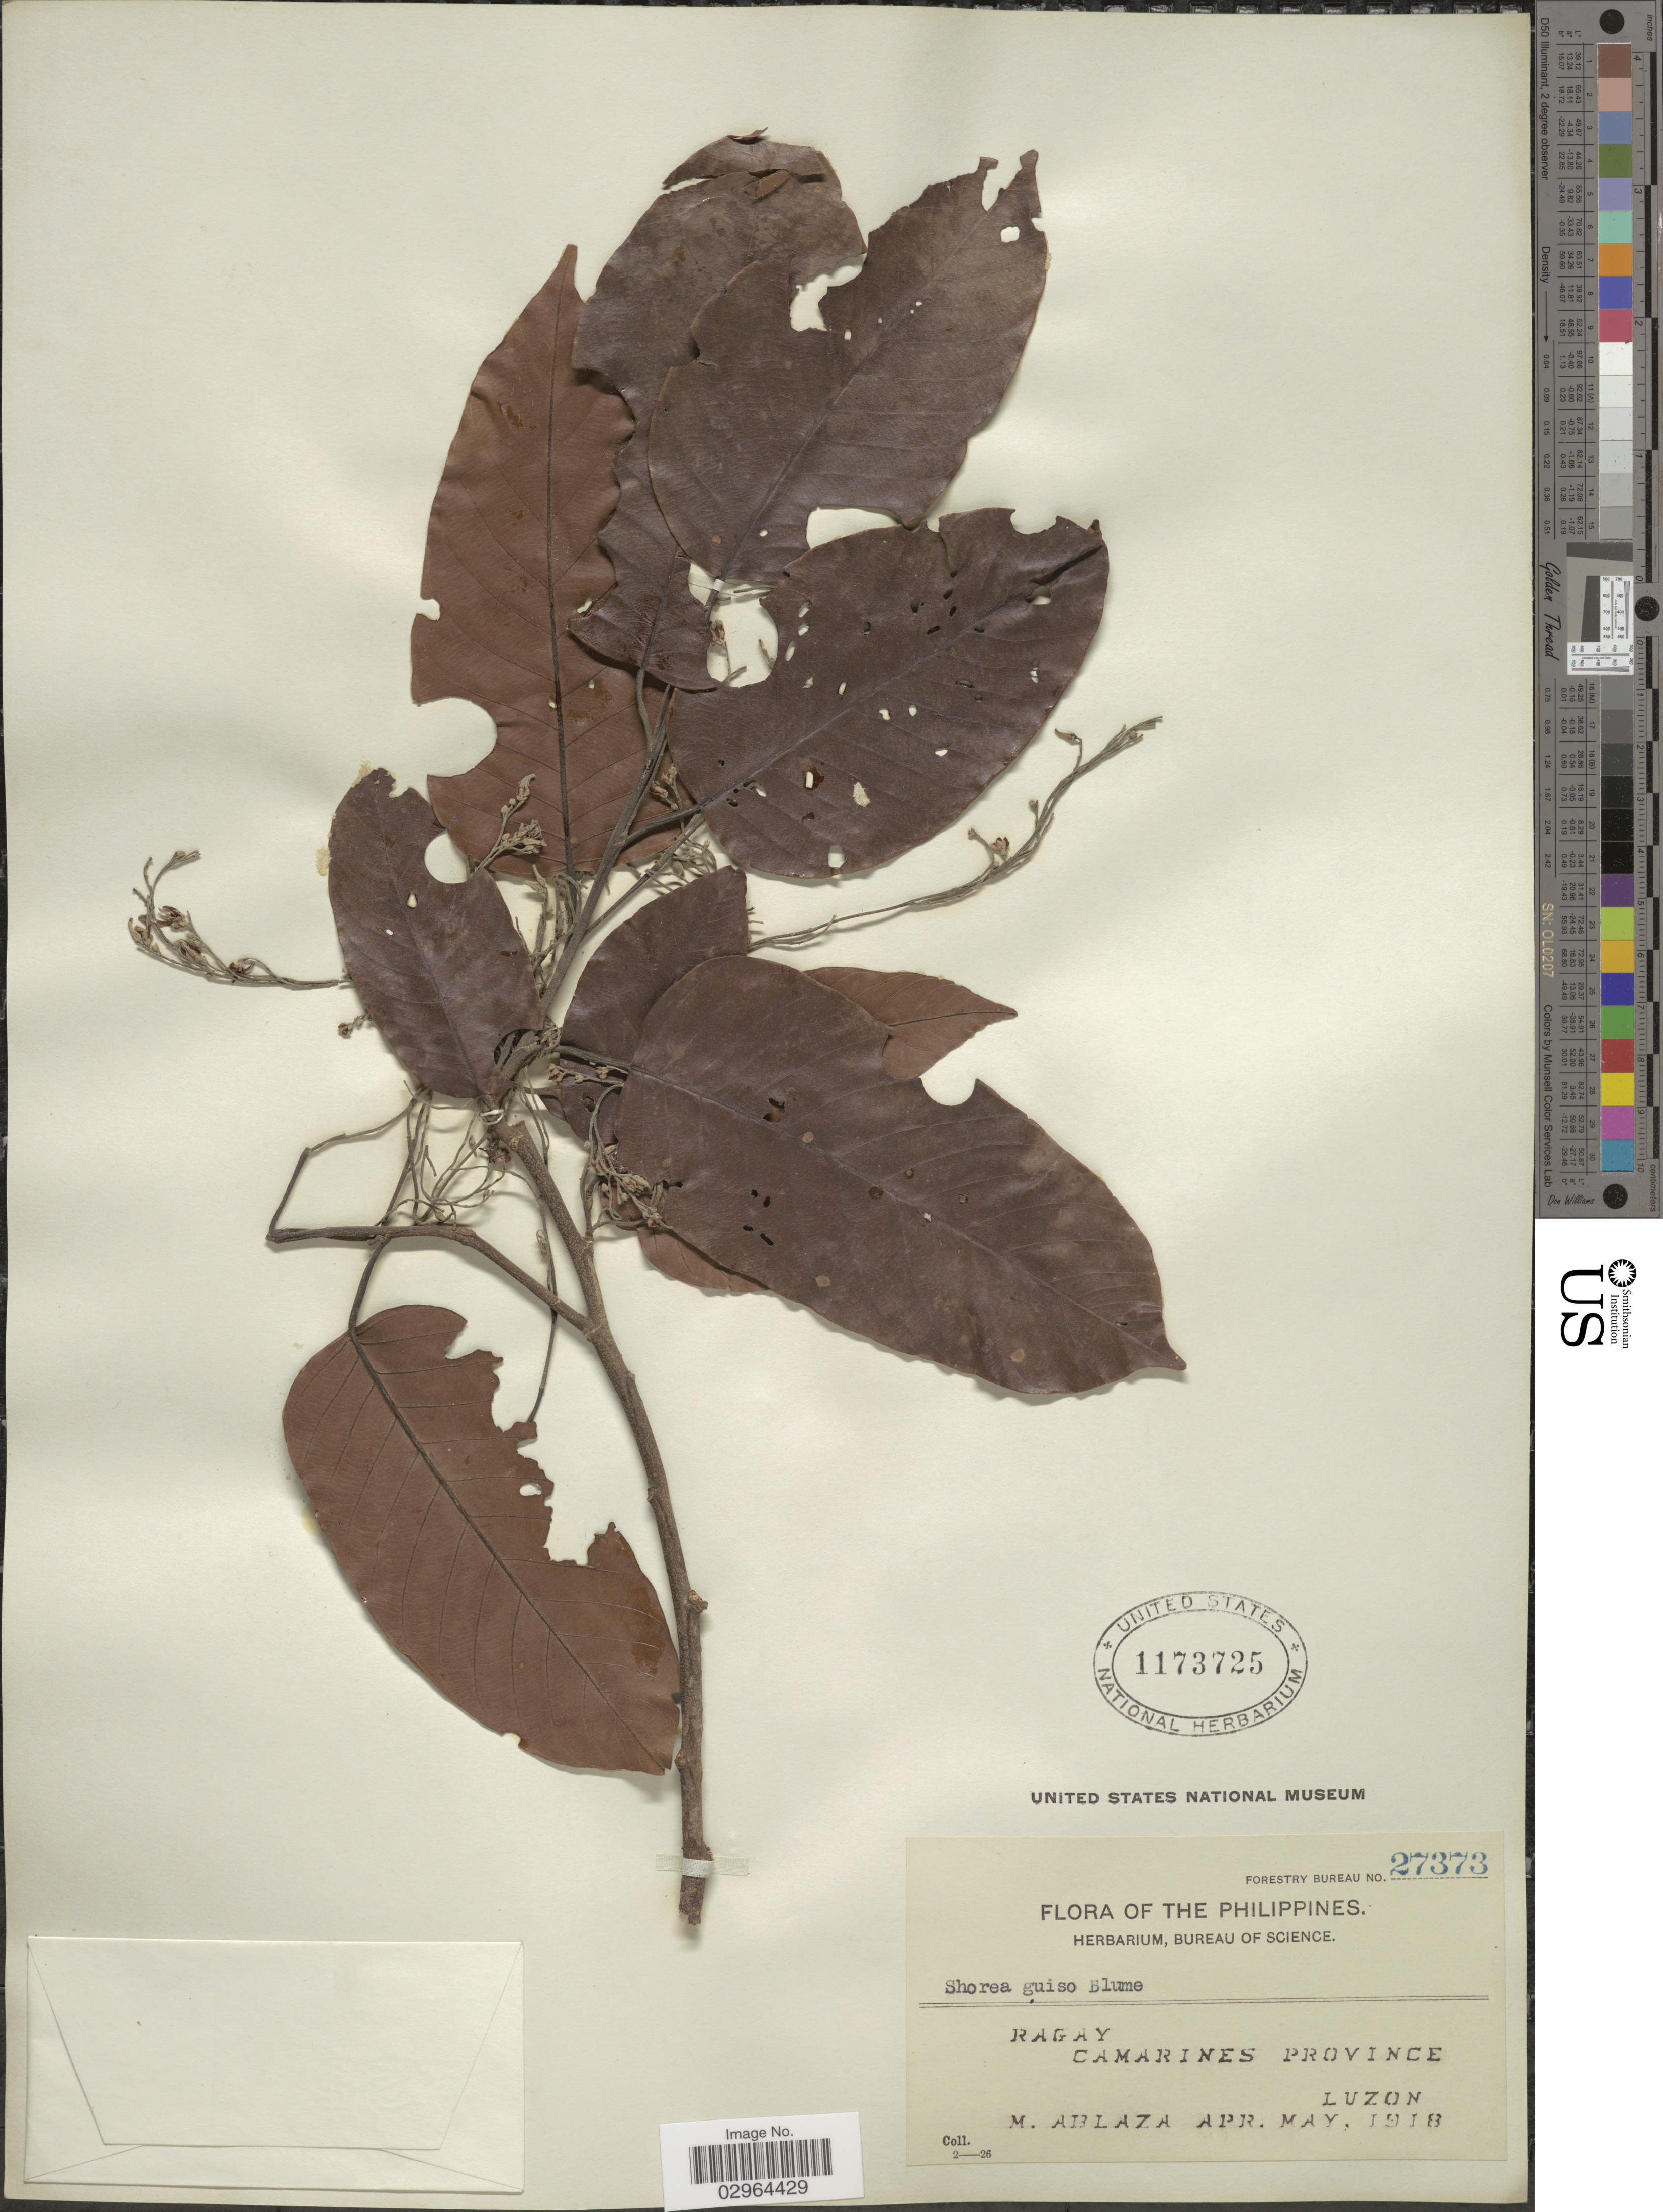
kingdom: Plantae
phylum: Tracheophyta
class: Magnoliopsida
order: Malvales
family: Dipterocarpaceae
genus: Shorea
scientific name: Shorea guiso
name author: (Blanco) Blume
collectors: M. Ablaza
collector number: Forestry Bureau 27373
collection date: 1918-04/1918-05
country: Philippines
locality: Ragay, Camarines Province, Luzon.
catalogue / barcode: US 1173725